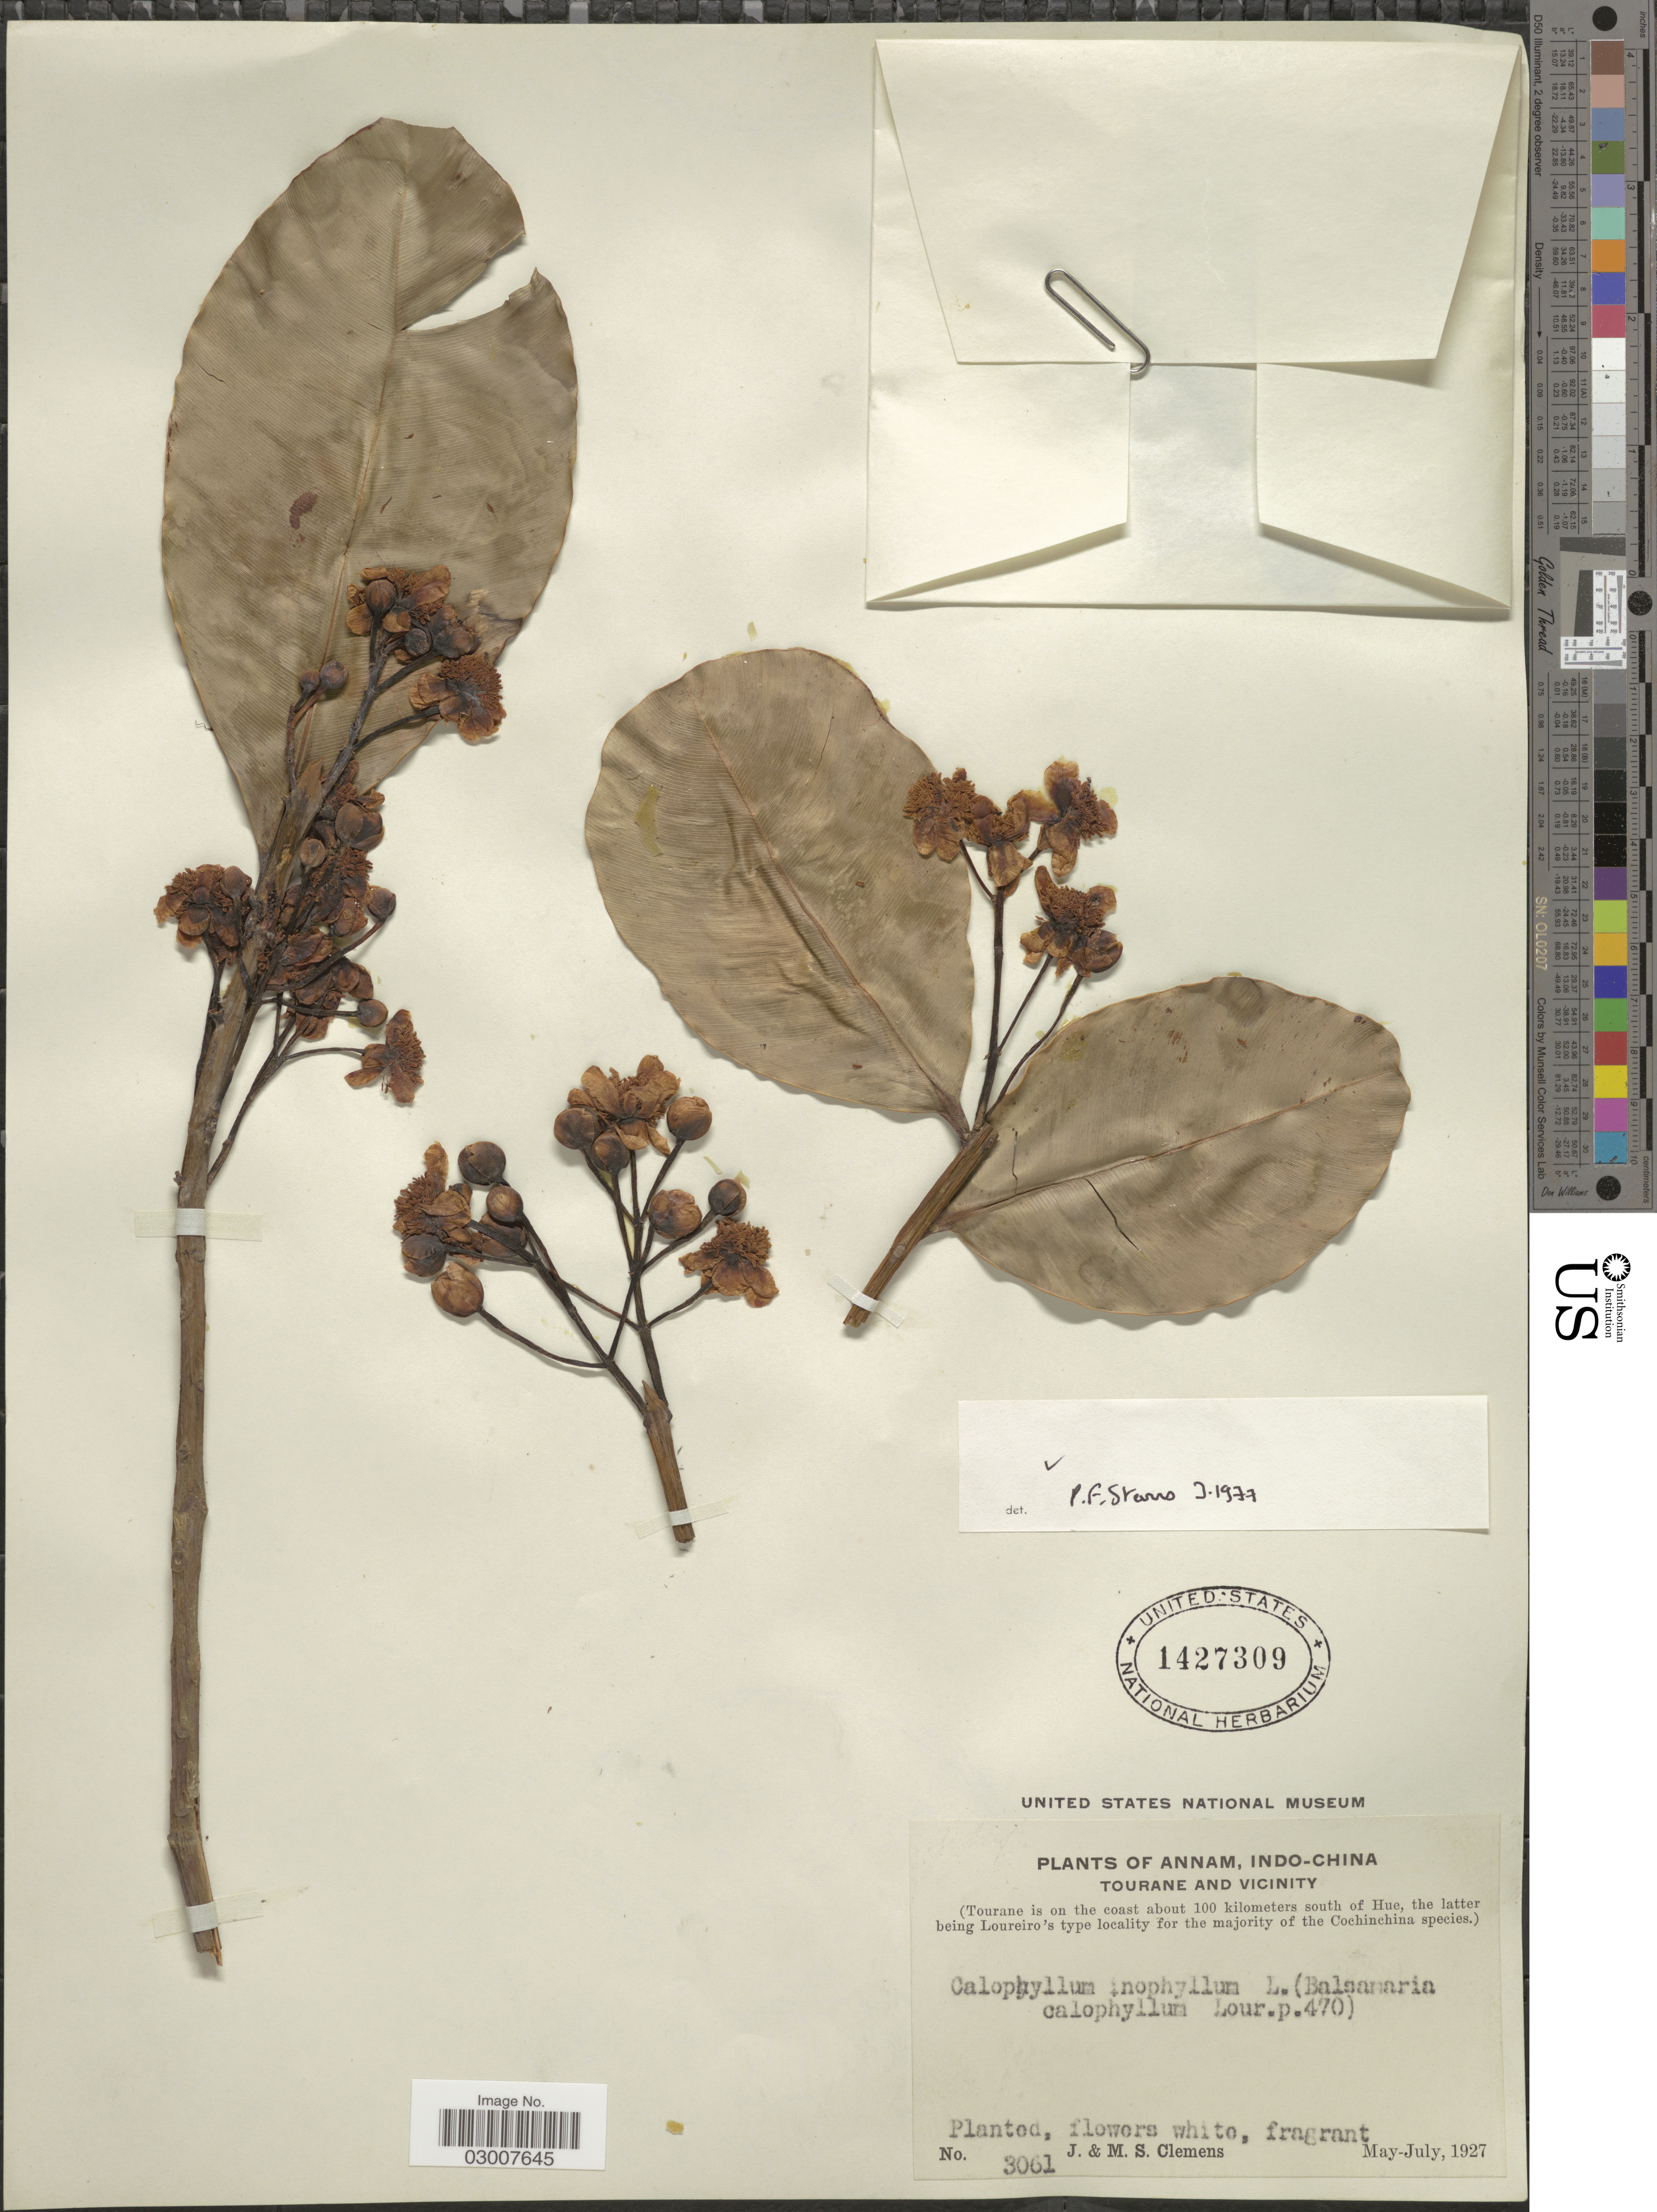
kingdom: Plantae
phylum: Tracheophyta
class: Magnoliopsida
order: Malpighiales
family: Calophyllaceae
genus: Calophyllum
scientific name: Calophyllum inophyllum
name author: L.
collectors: J. Clemens & M. S. Clemens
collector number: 3061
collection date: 1927-05/1927-07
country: Vietnam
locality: Annam, Indo-China. Tourane and vicinity (Tourane is on the coast about 100 kilometers south of Hue).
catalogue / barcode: US 1427309